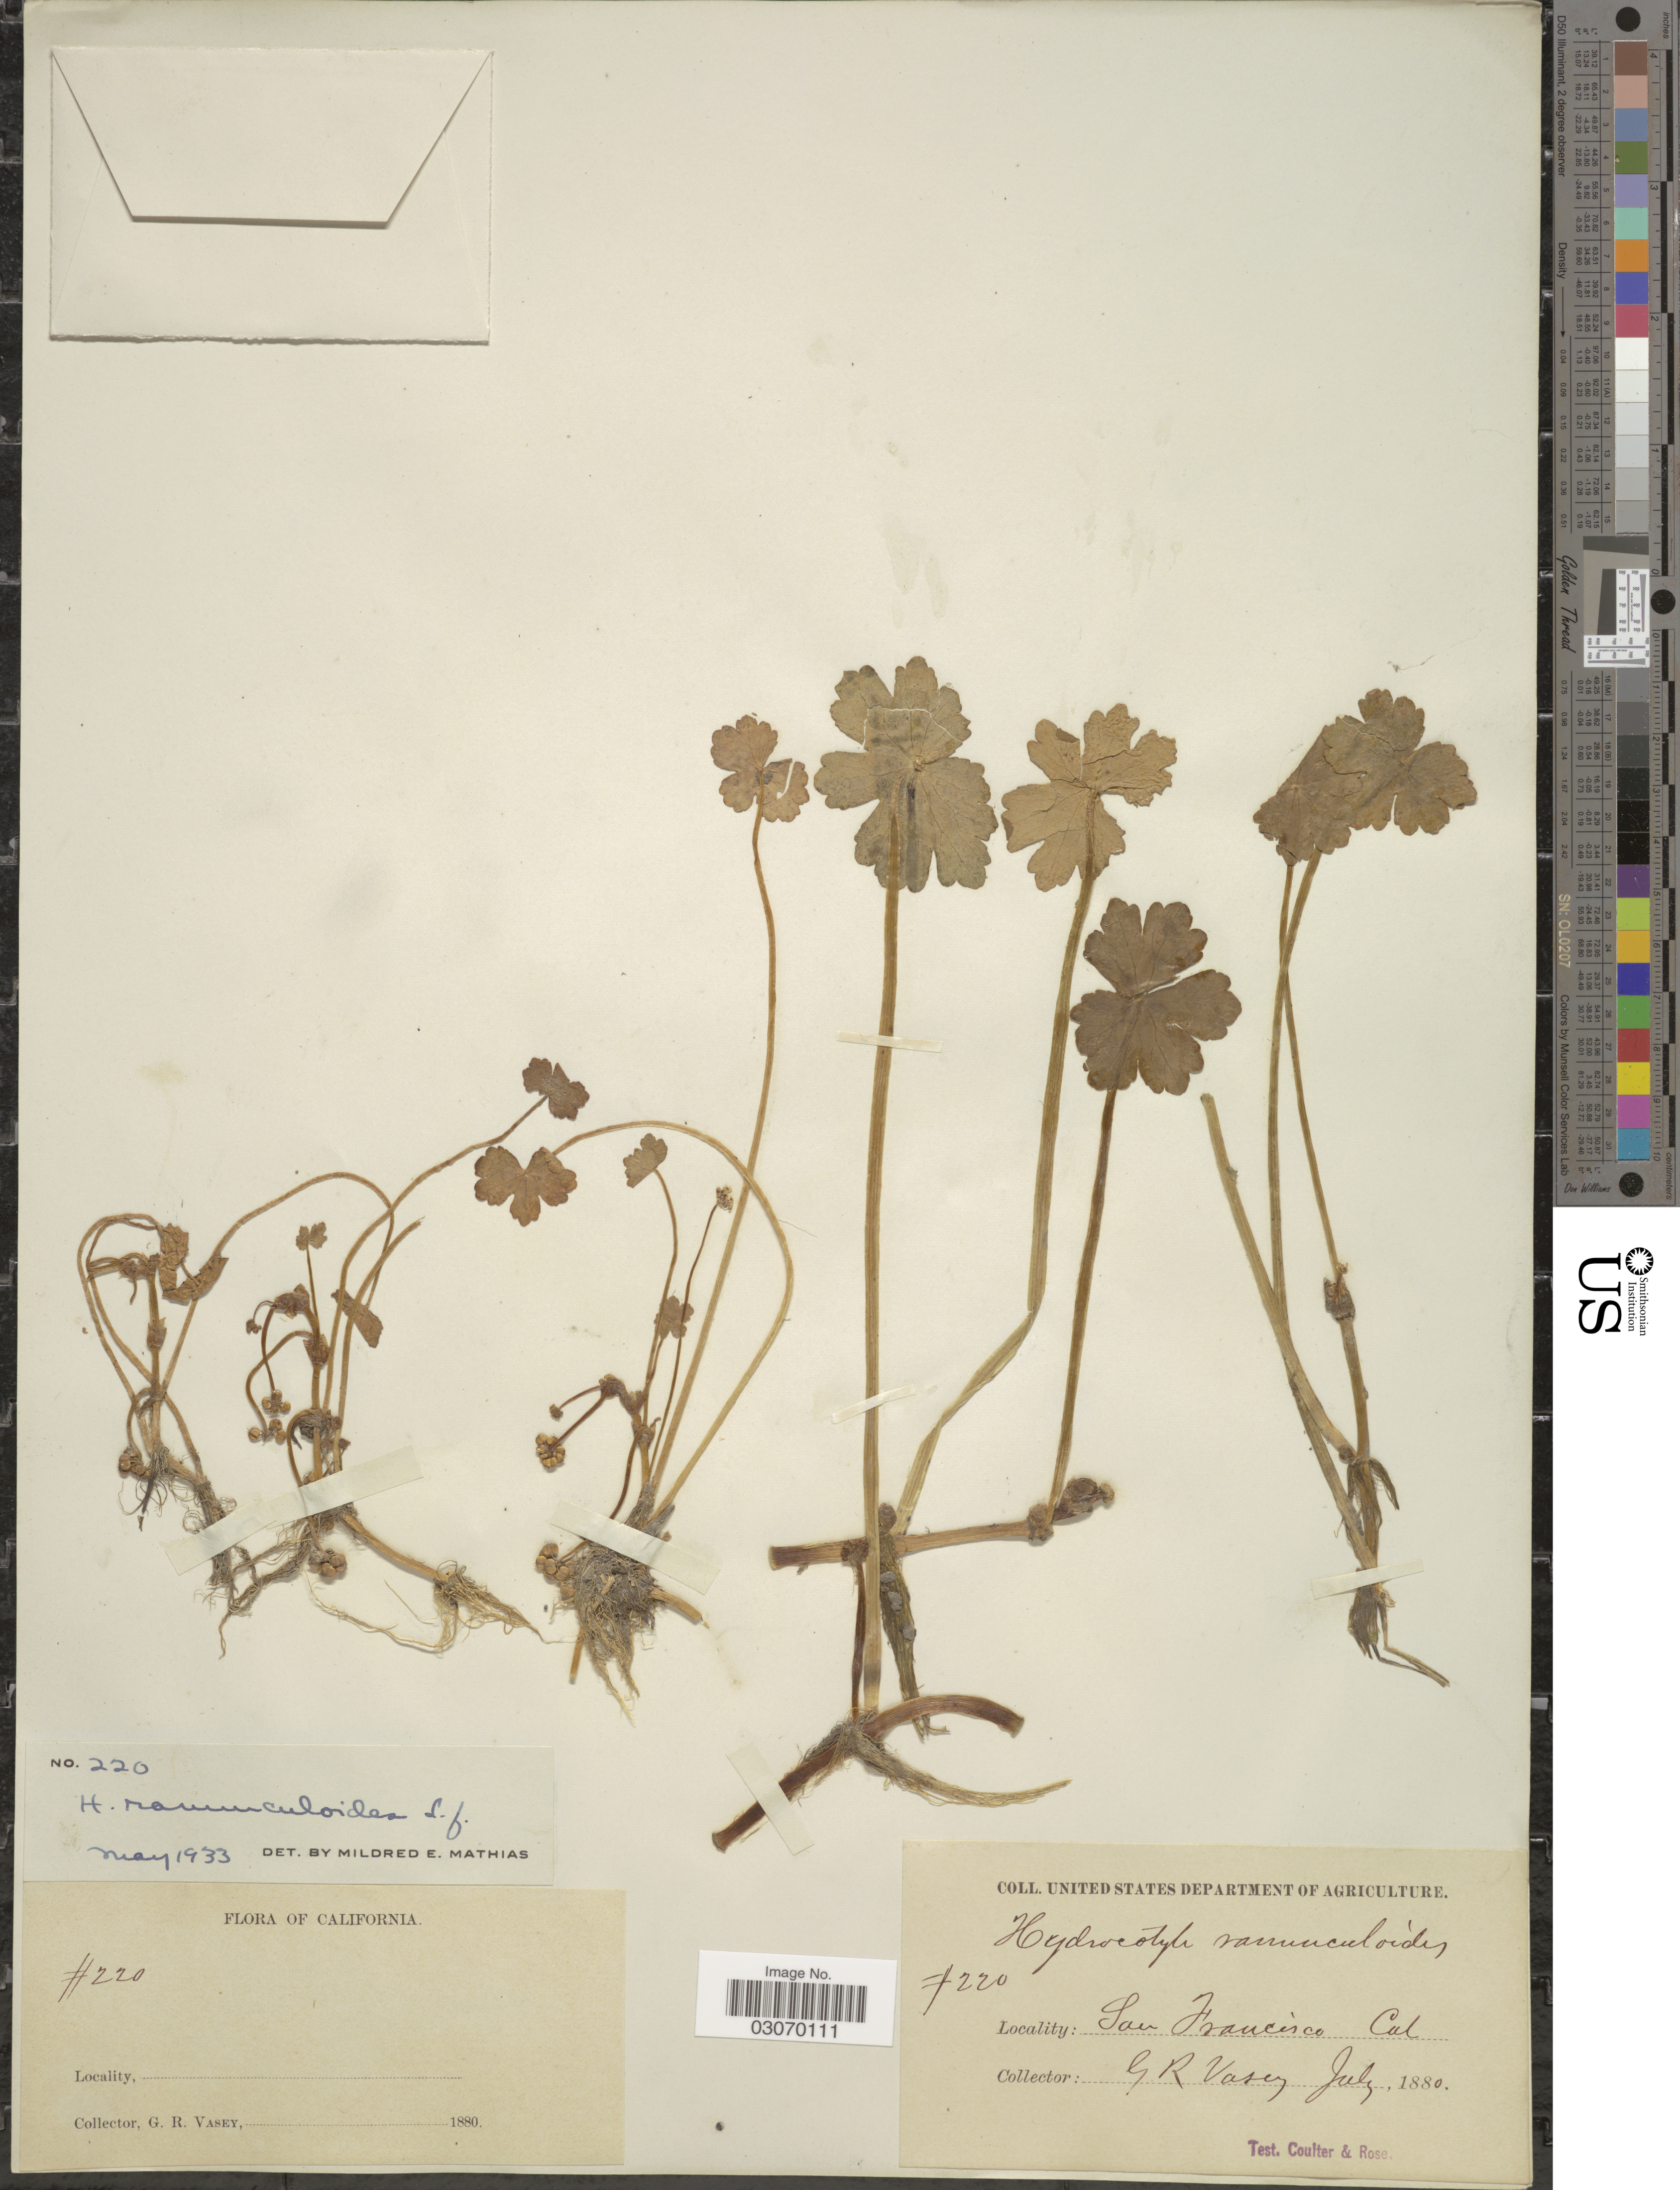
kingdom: Plantae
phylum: Tracheophyta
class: Magnoliopsida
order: Apiales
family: Araliaceae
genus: Hydrocotyle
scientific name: Hydrocotyle ranunculoides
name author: L. f.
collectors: G. R. Vasey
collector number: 220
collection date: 1880-07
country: United States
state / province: California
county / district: San Francisco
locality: San Francisco.